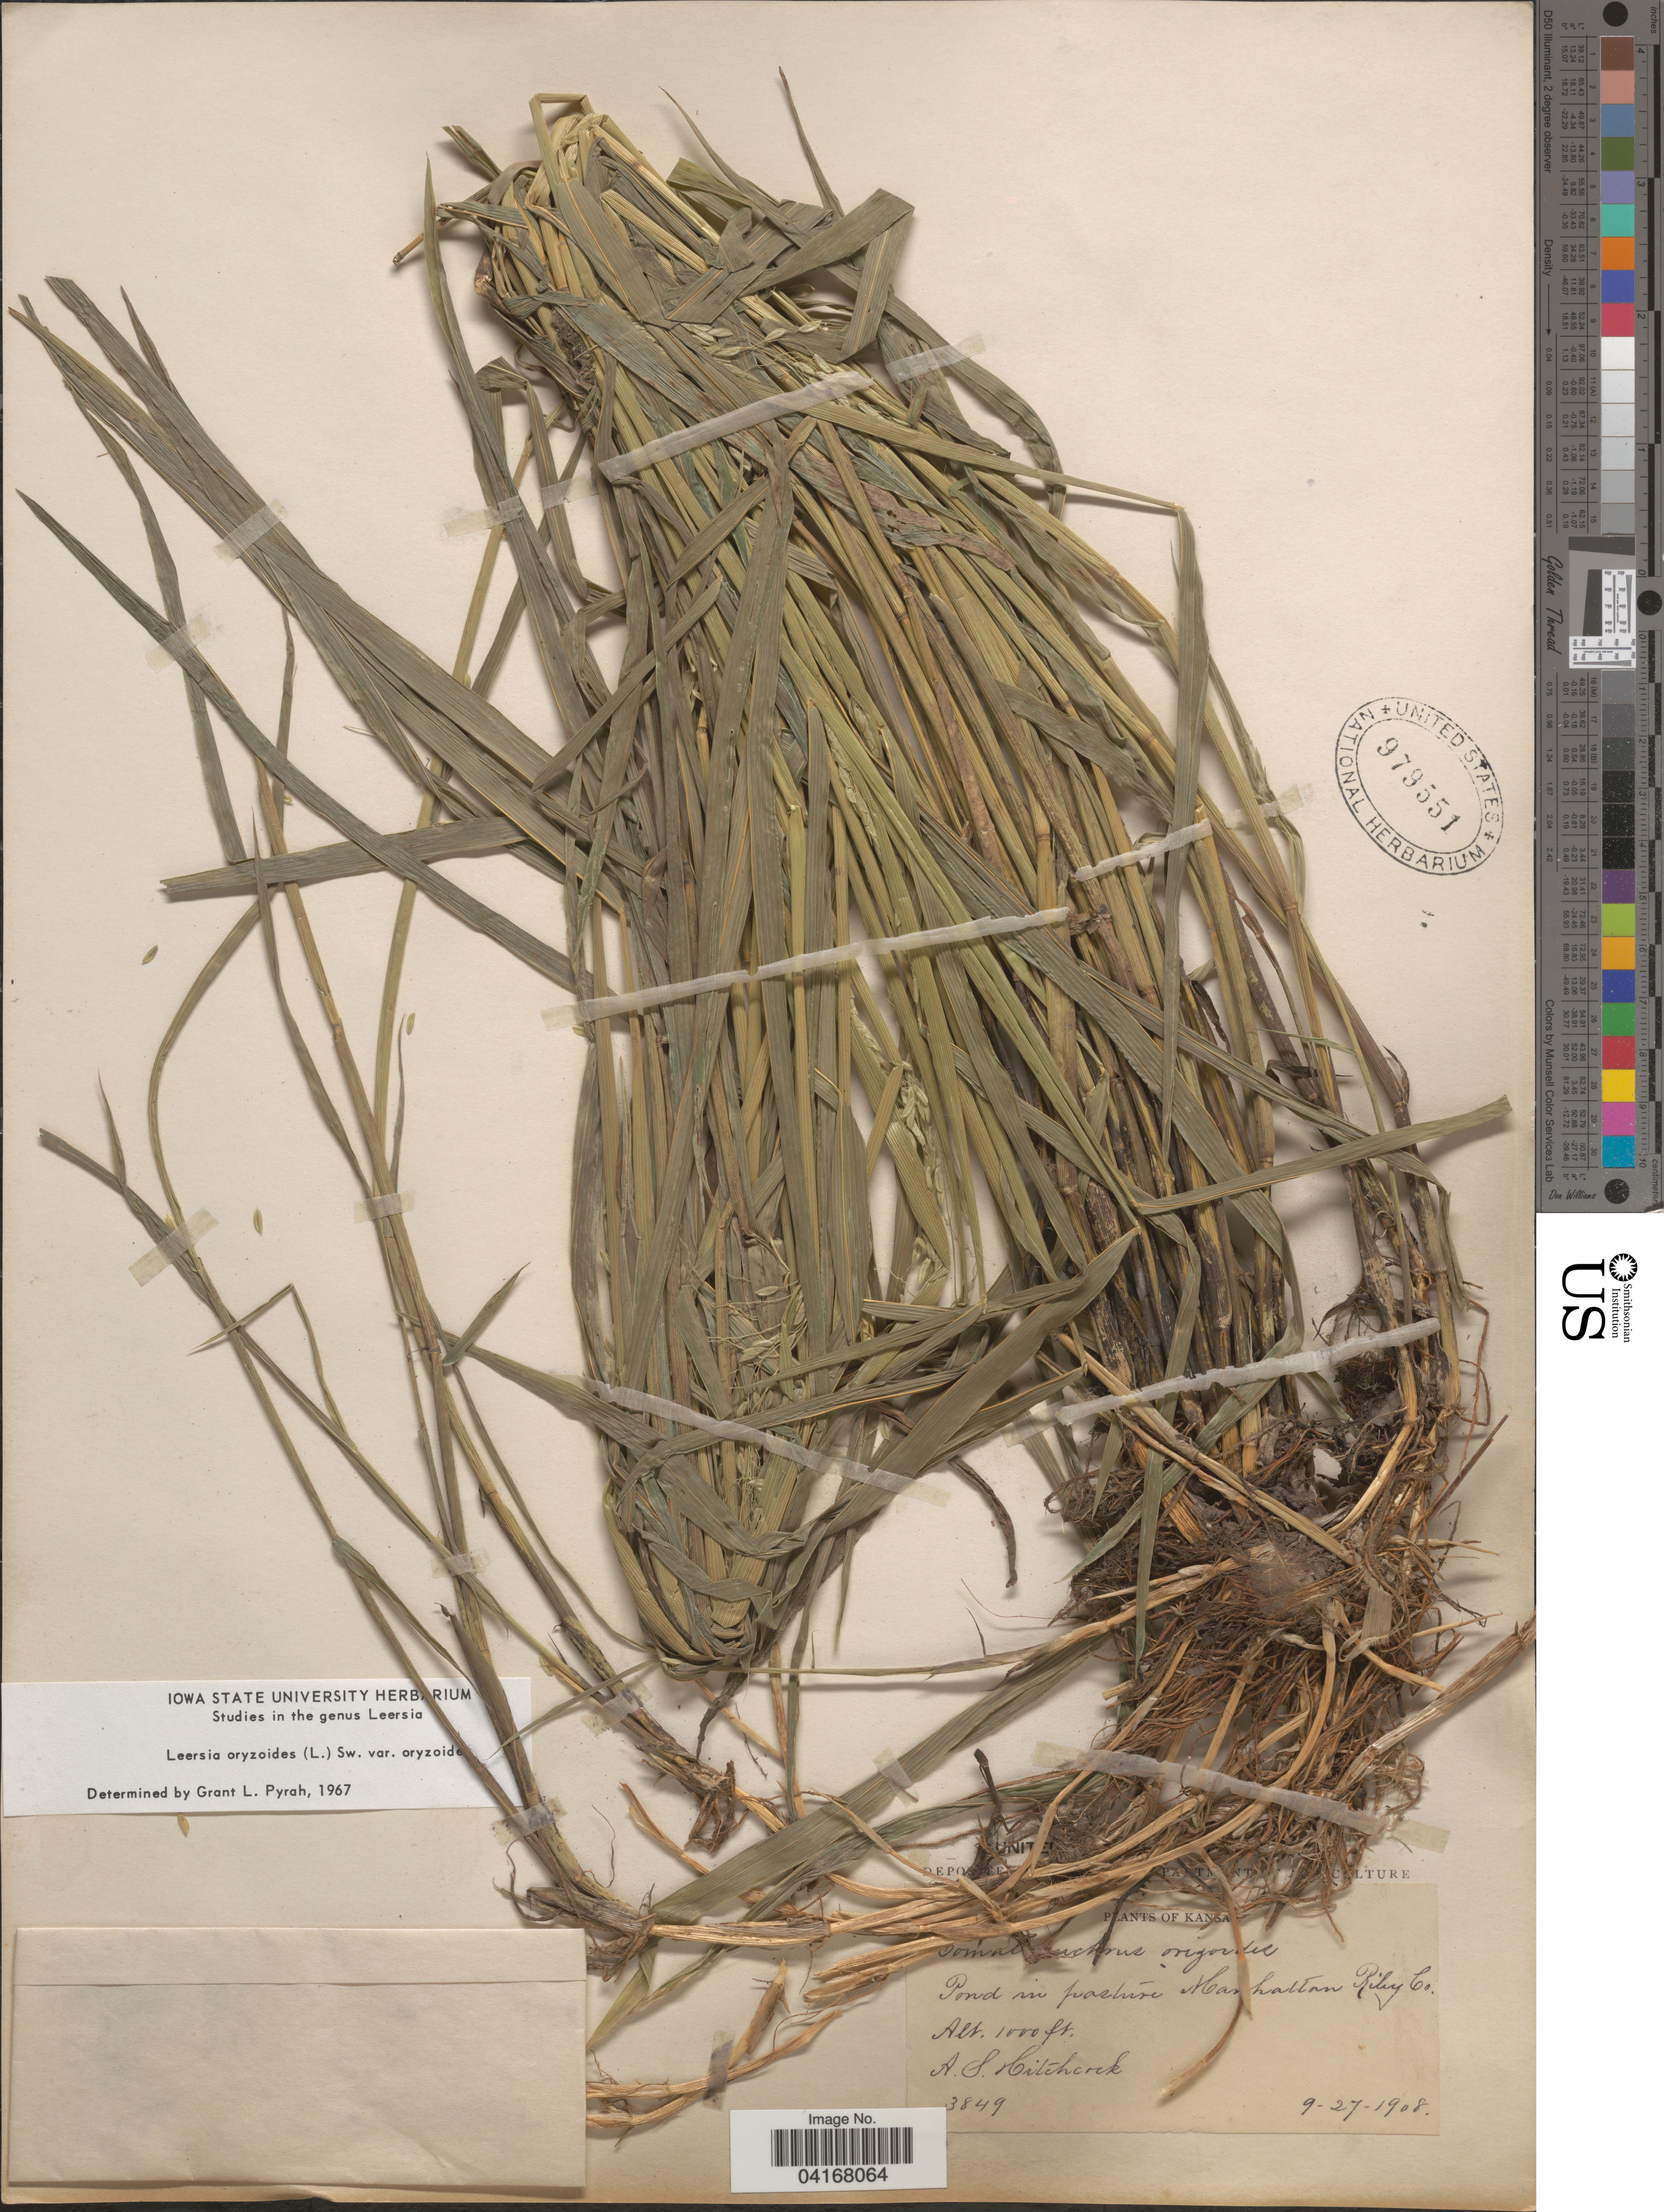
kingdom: Plantae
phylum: Tracheophyta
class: Liliopsida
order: Poales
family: Poaceae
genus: Leersia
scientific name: Leersia oryzoides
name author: (L.) Sw.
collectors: A. S. Hitchcock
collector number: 3849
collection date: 1908-09-27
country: United States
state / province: Kansas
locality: Pond in pasture Manhattan Riley Co.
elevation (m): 305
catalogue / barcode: US 979551